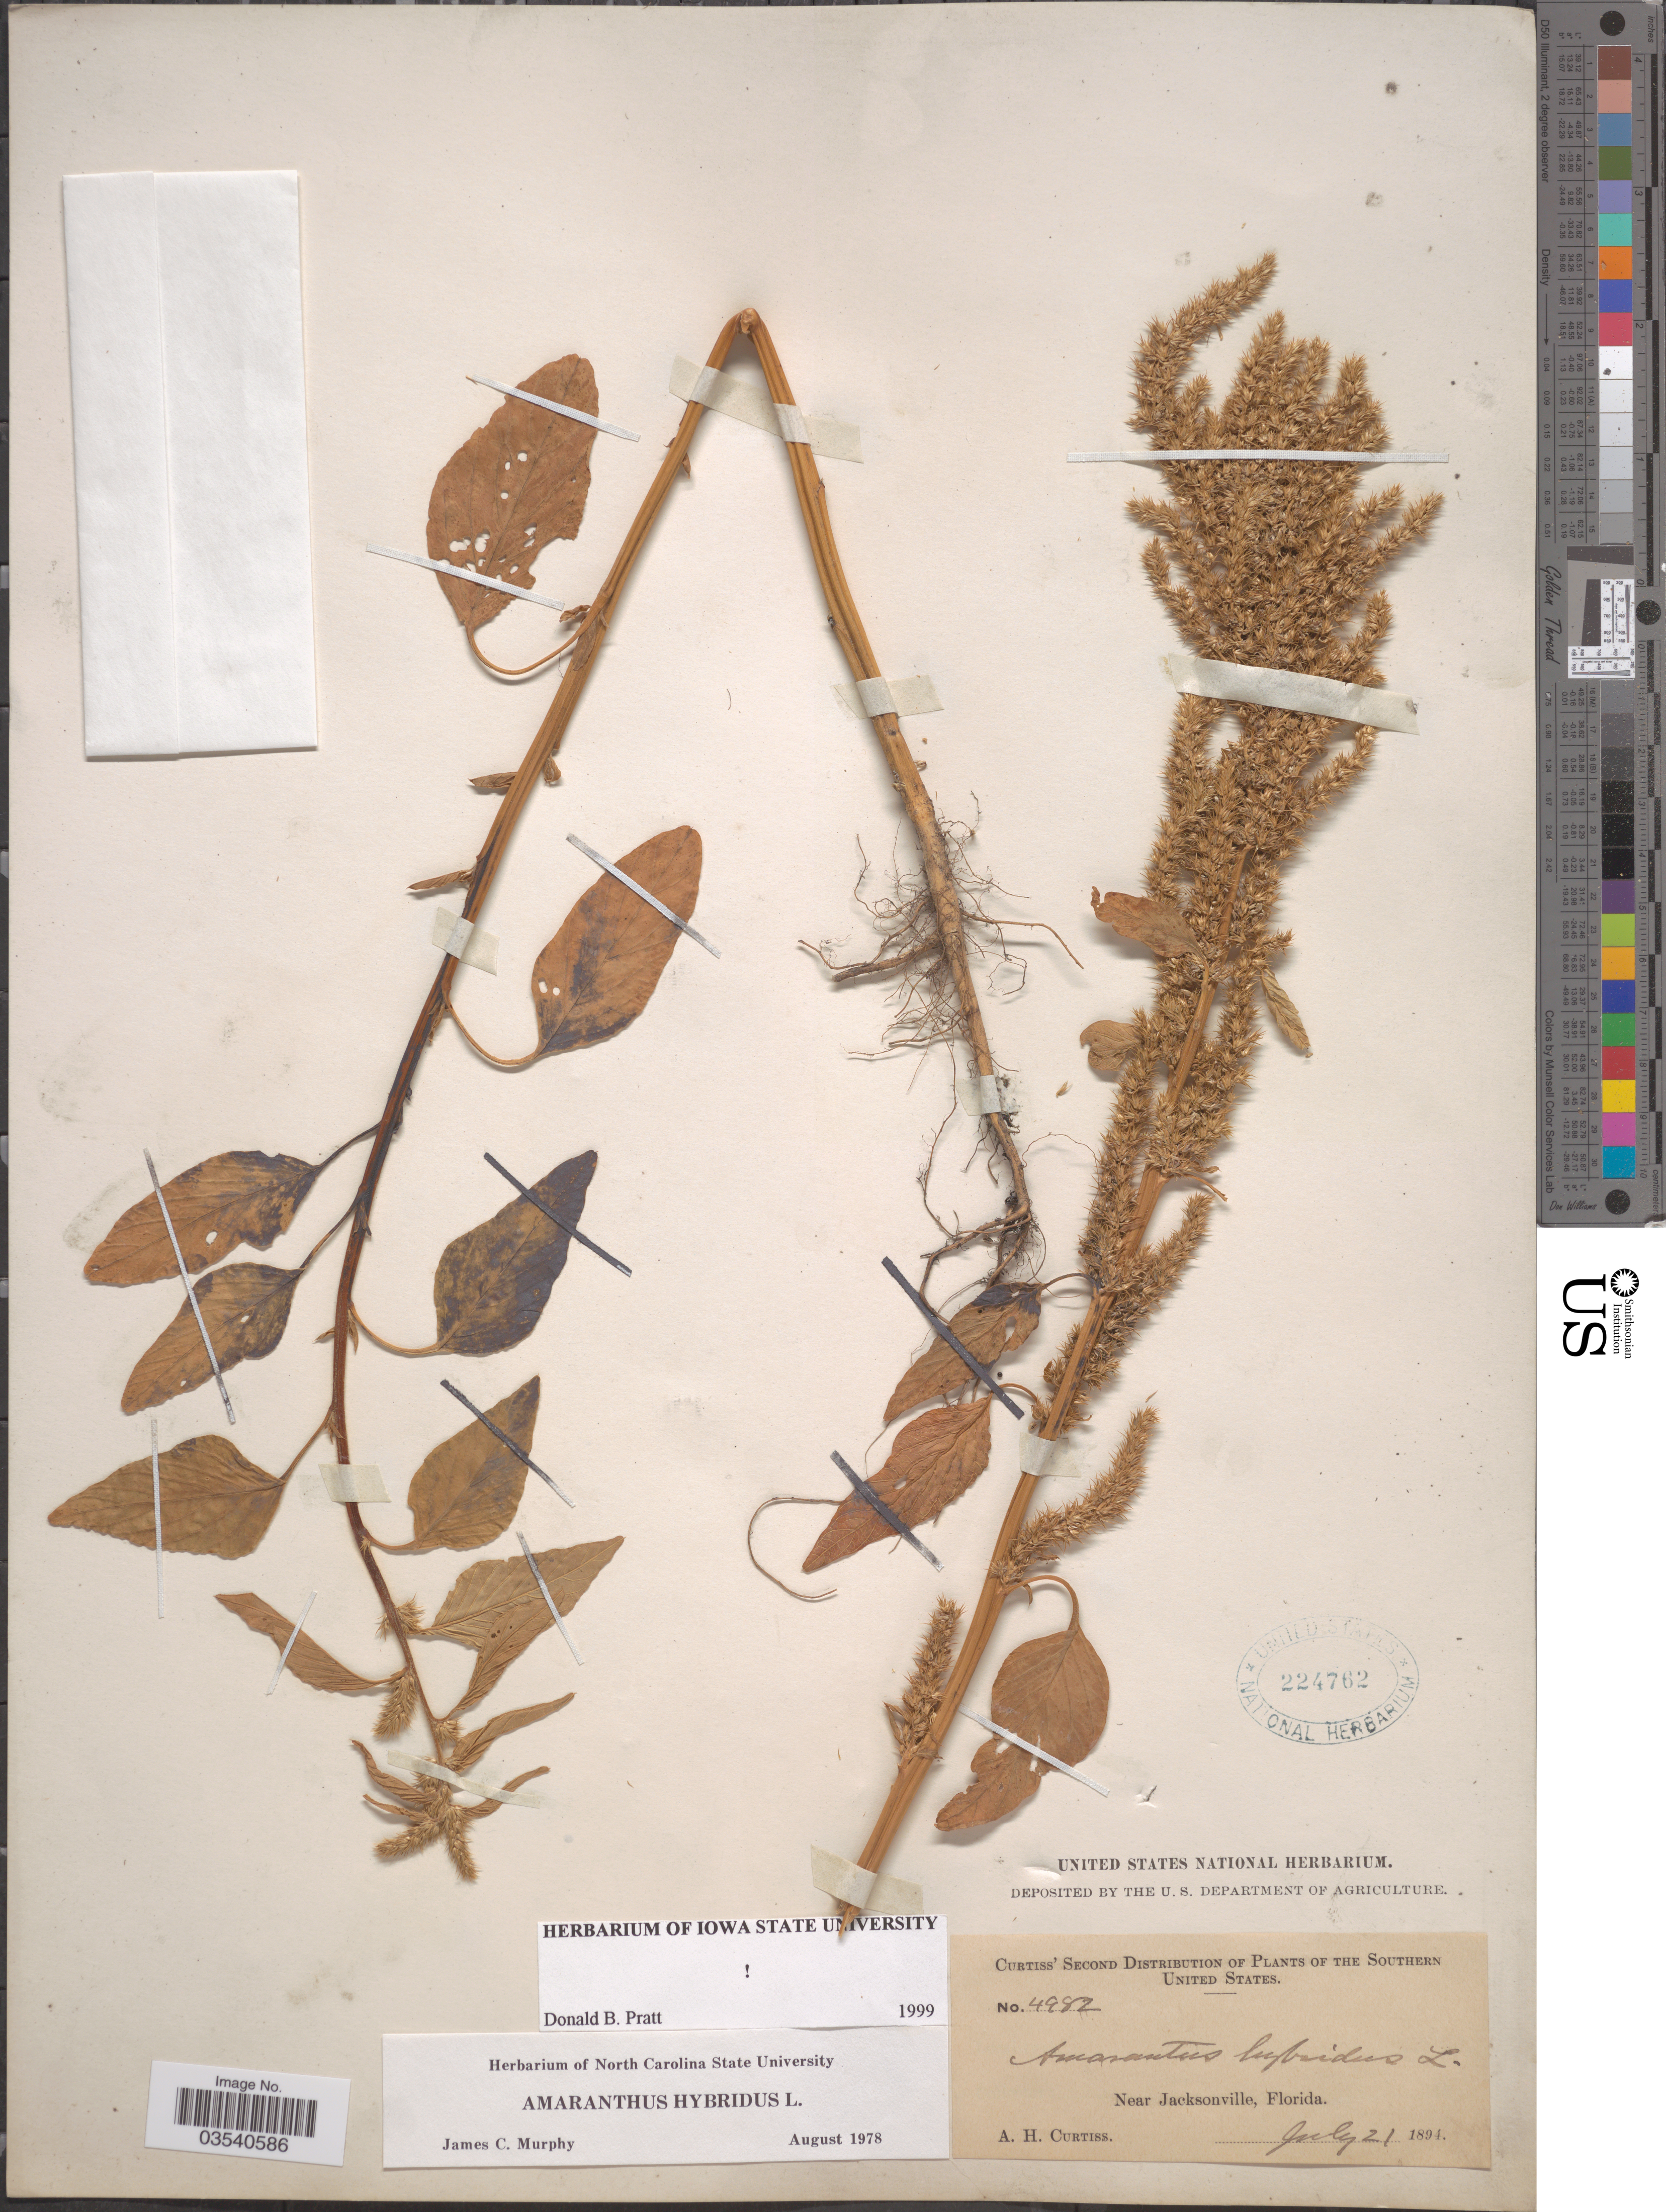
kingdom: Plantae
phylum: Tracheophyta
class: Magnoliopsida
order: Caryophyllales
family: Amaranthaceae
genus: Amaranthus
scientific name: Amaranthus hybridus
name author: L.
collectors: A. H. Curtiss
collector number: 4982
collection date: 1894-07-21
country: United States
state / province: Florida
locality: Southern United States. Near Jacksonville.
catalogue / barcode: US 224762